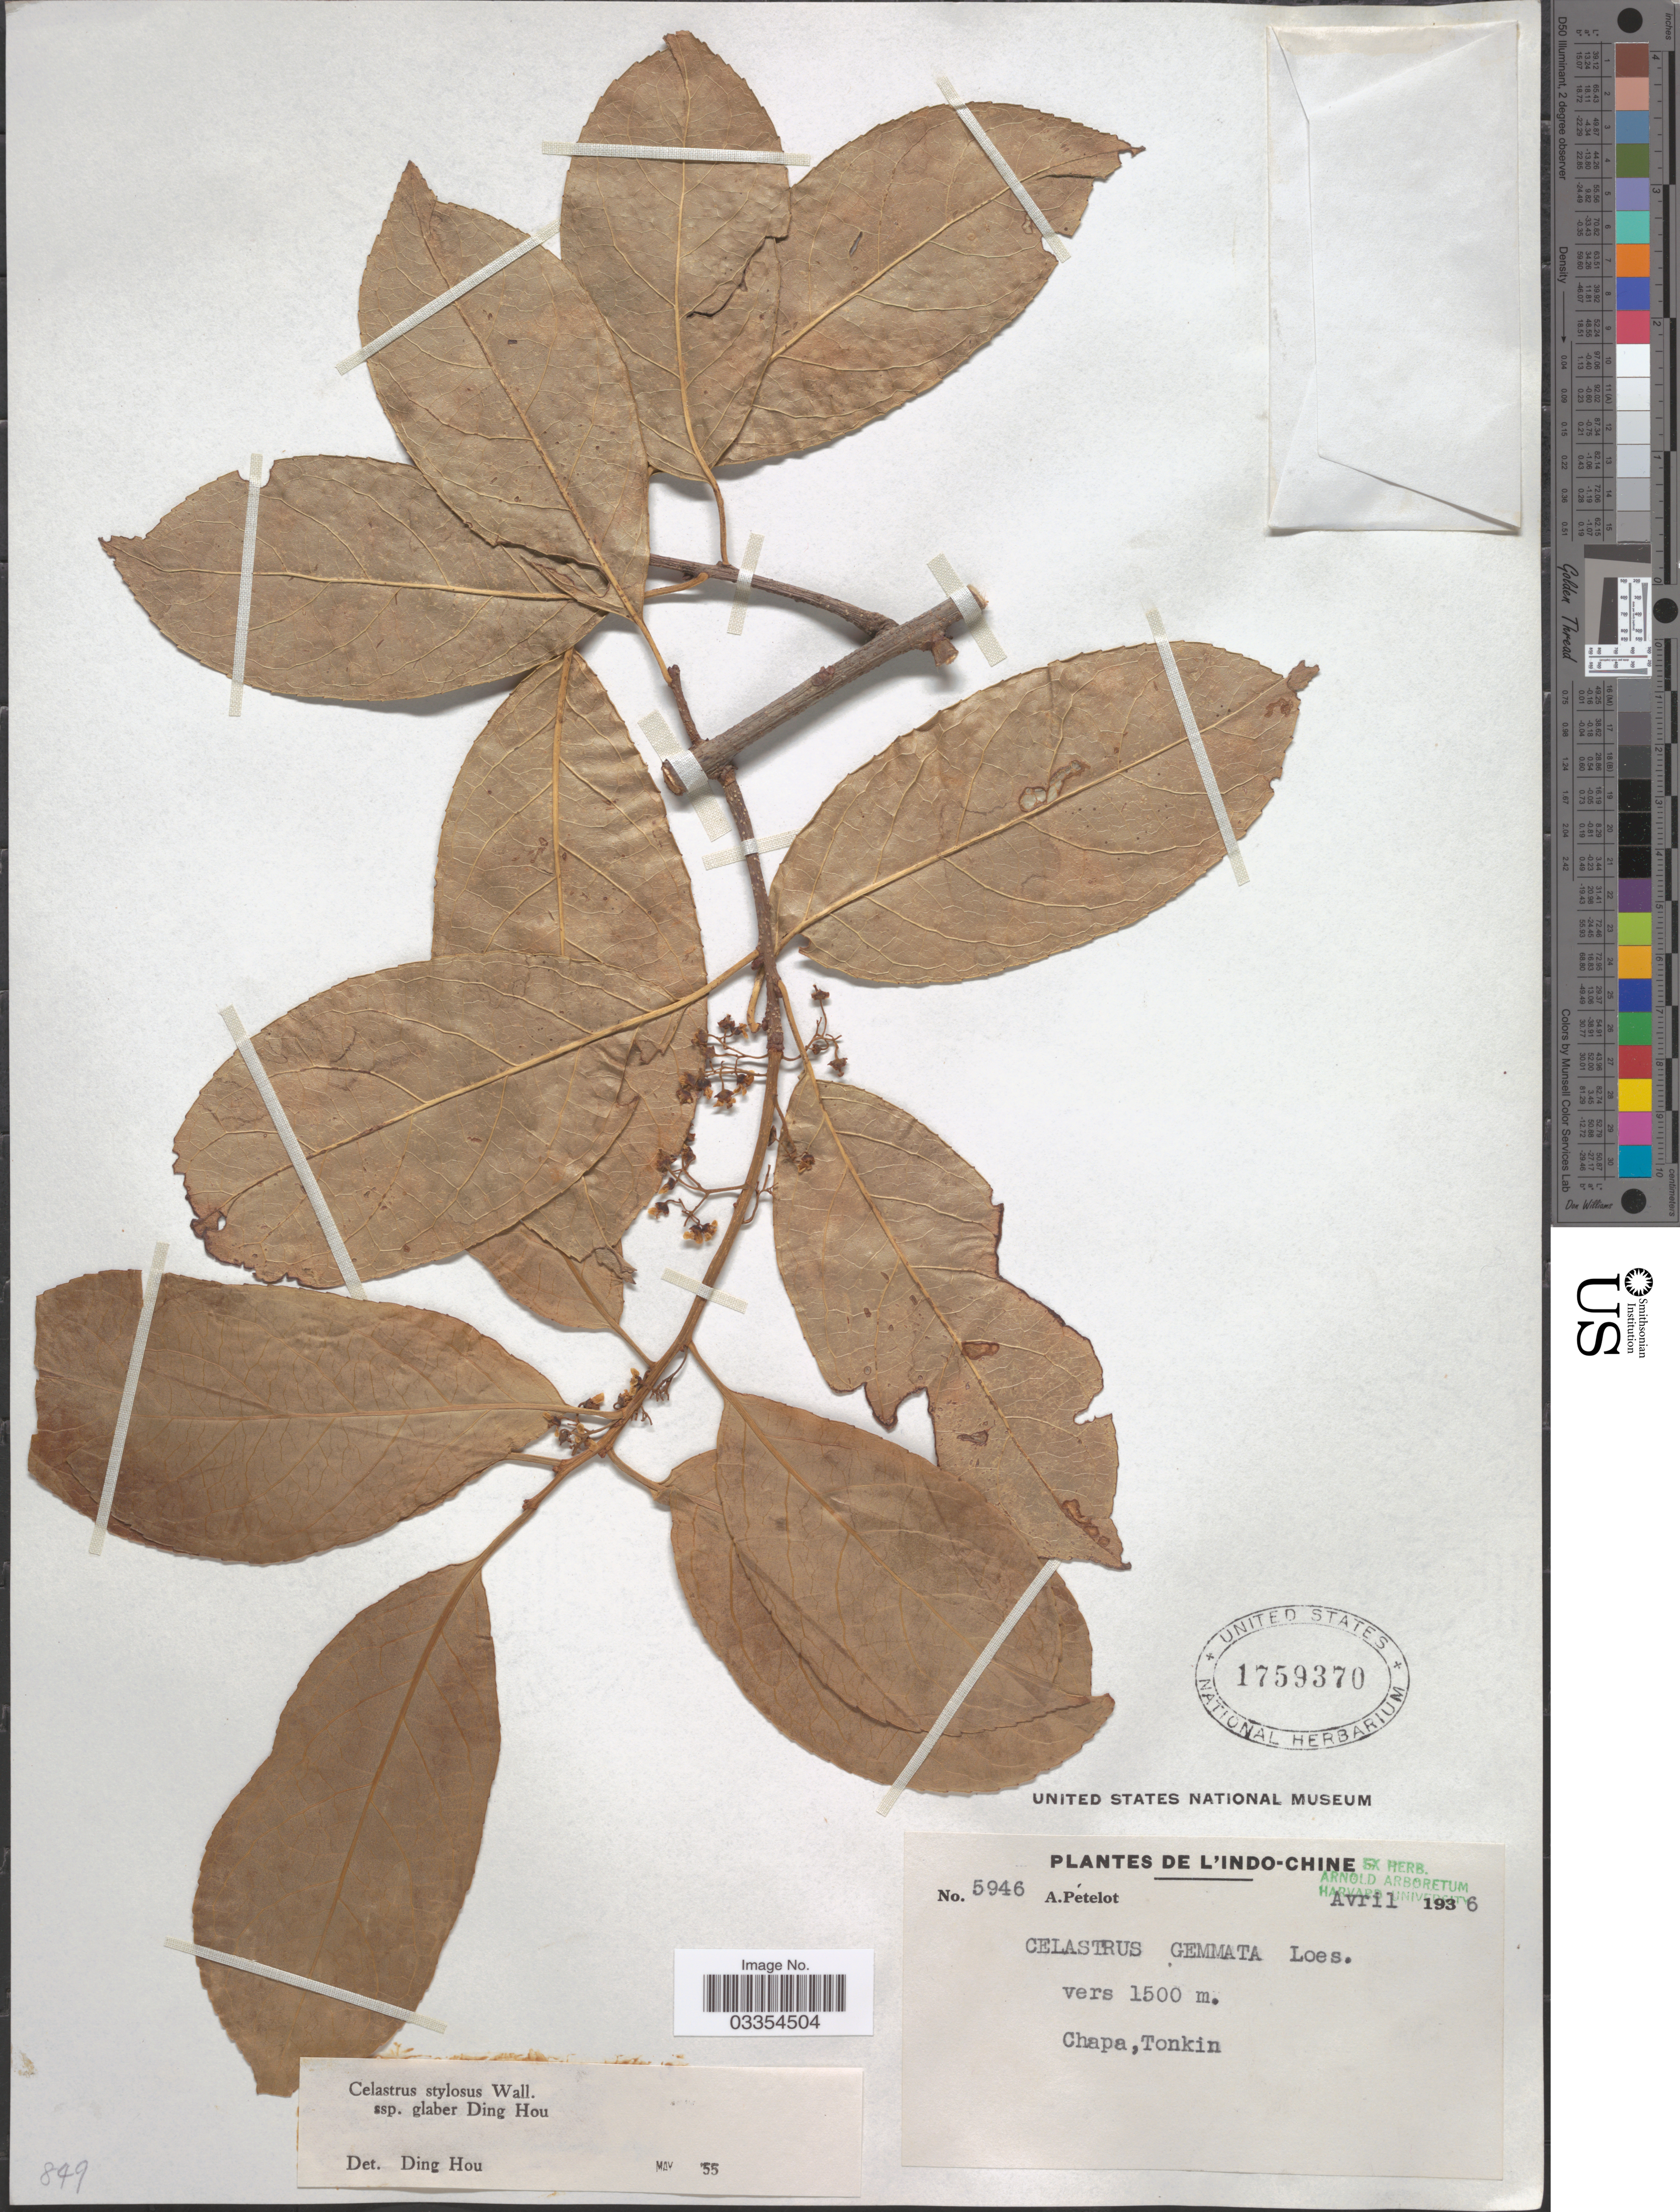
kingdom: Plantae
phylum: Tracheophyta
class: Magnoliopsida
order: Celastrales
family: Celastraceae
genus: Celastrus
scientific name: Celastrus stylosus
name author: Wall.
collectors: A. Petelot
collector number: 5946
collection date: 1936-04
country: Vietnam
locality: L'Indo-Chine, Chapa, Tonkin.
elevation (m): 1500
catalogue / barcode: US 1759370